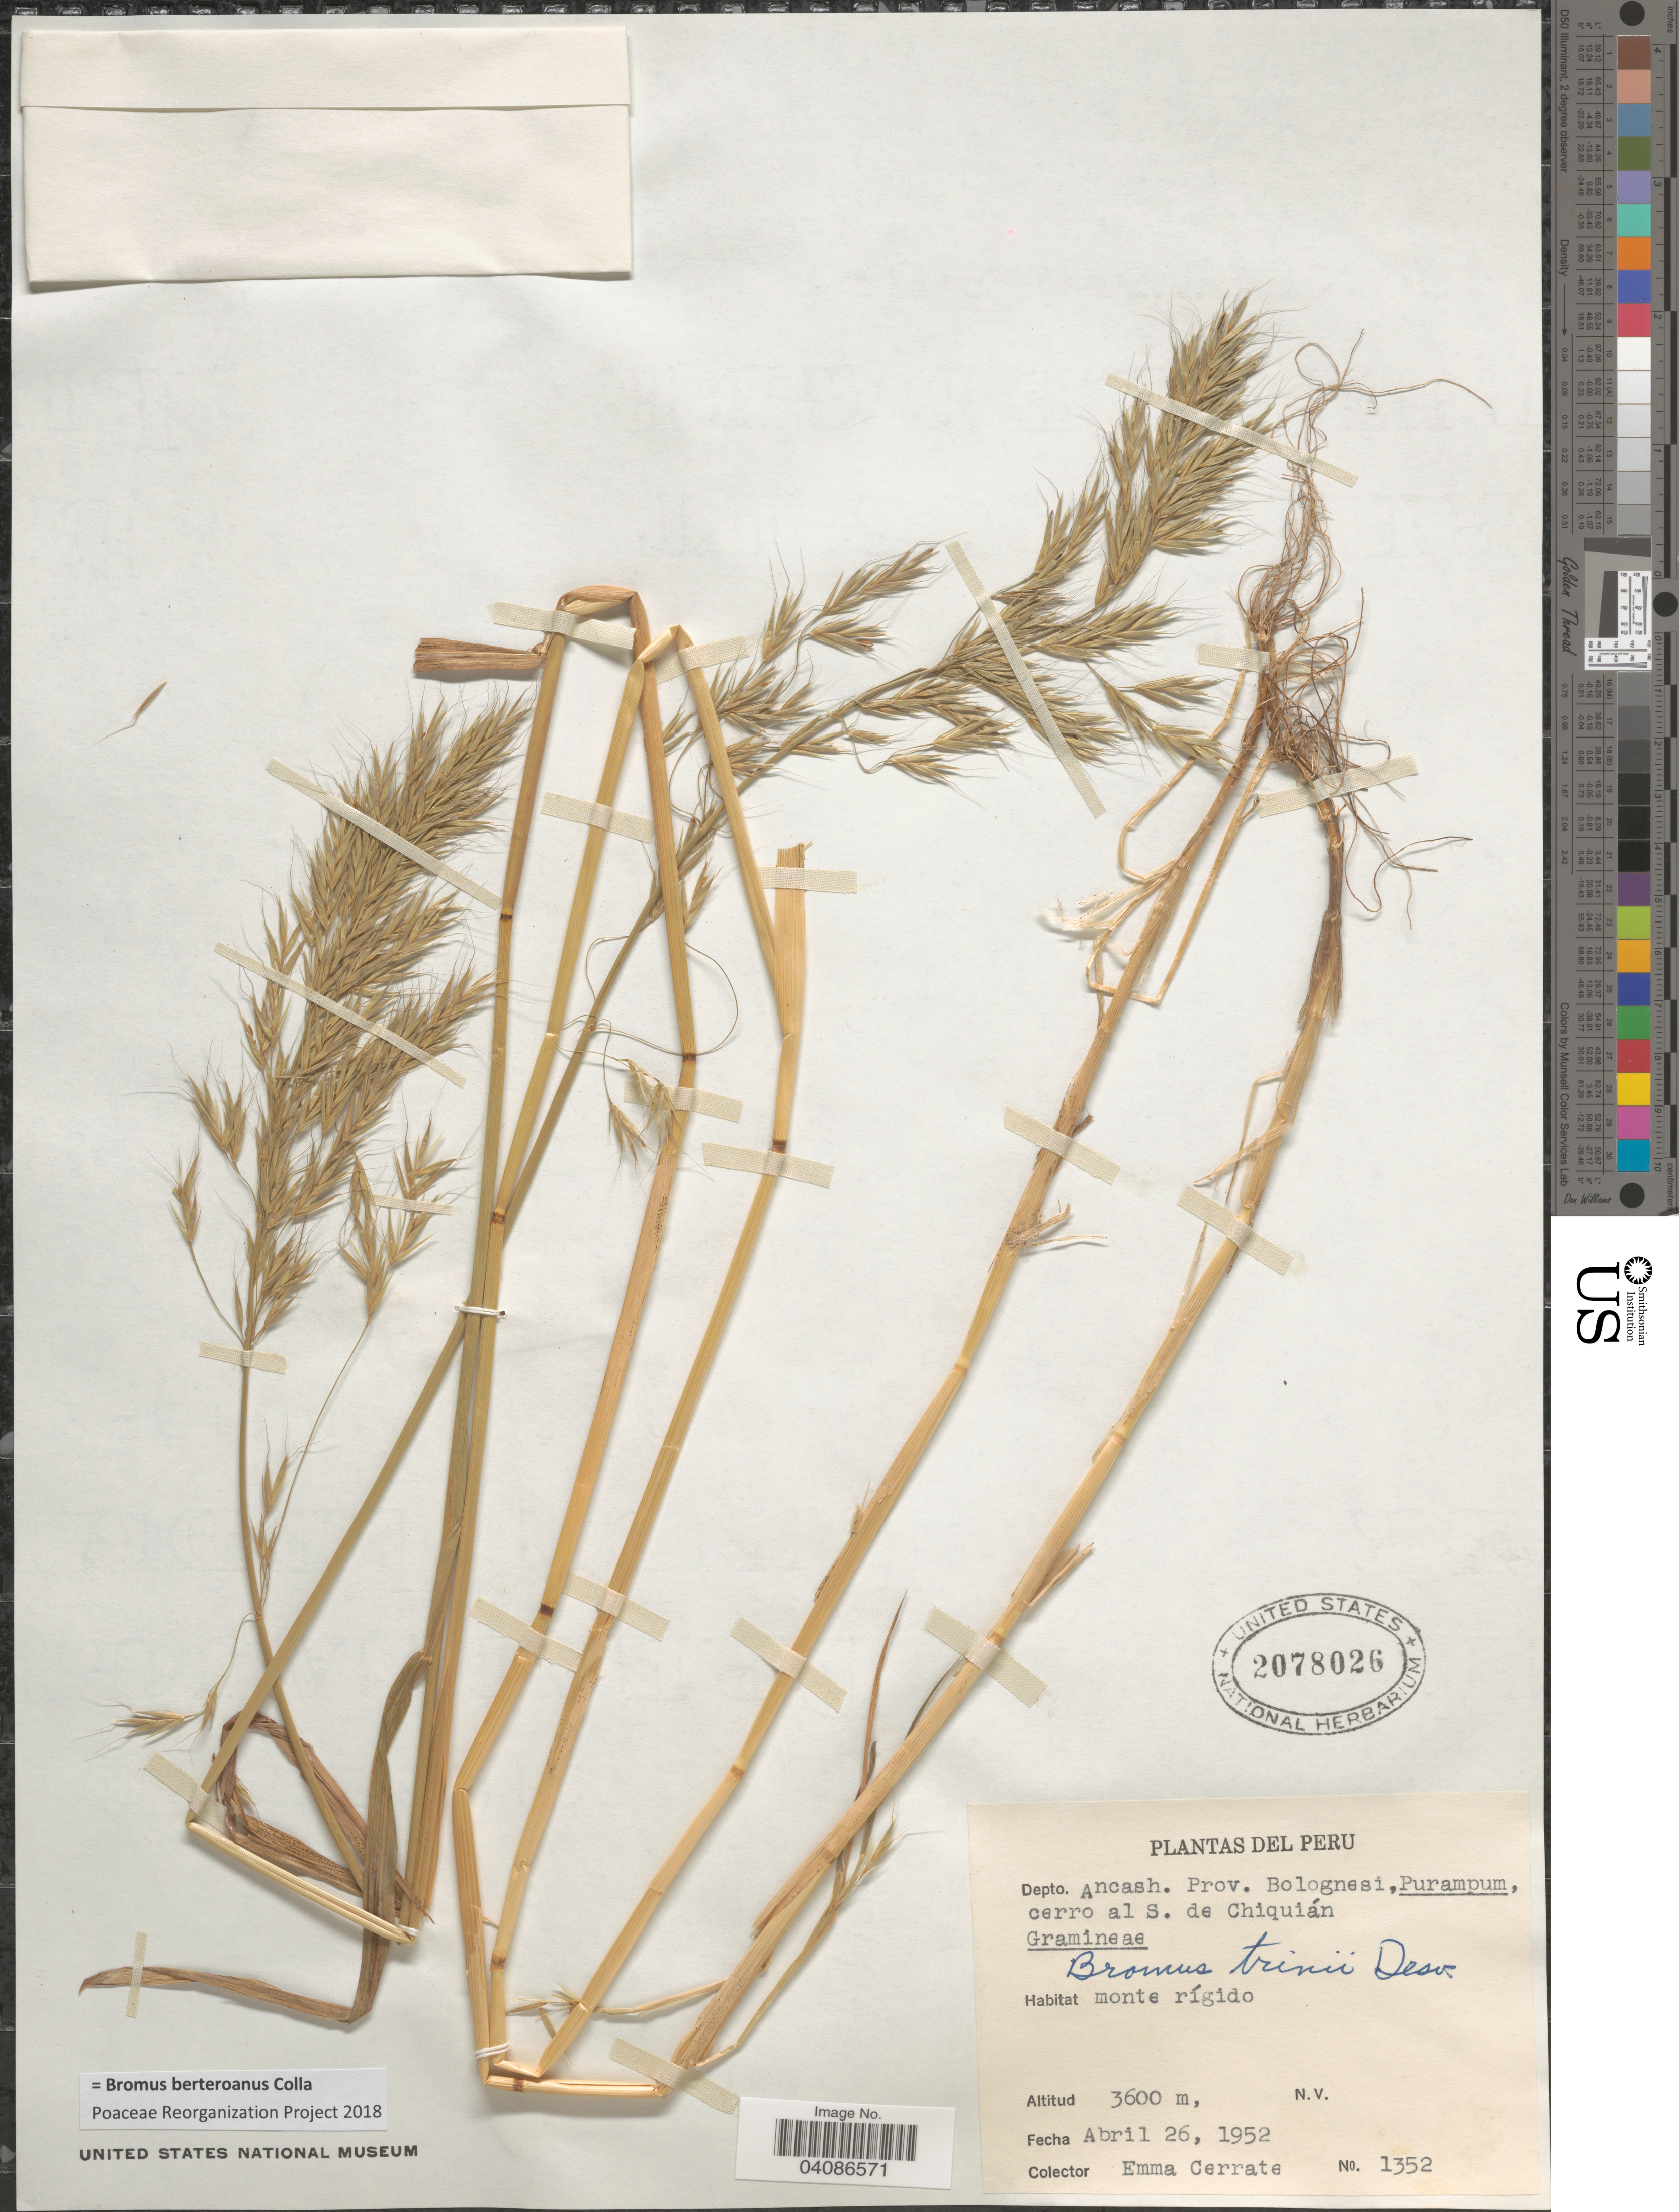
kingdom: Plantae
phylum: Tracheophyta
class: Liliopsida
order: Poales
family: Poaceae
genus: Bromus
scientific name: Bromus berteroanus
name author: Colla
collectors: E. Cerrate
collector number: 1352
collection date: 1952-04-26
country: Peru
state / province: Ancash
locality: Depto. Ancash. Prov. Bolognesi, Purampum, cerro al S. de Chiquián.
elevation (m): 3600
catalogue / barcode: US 2078026